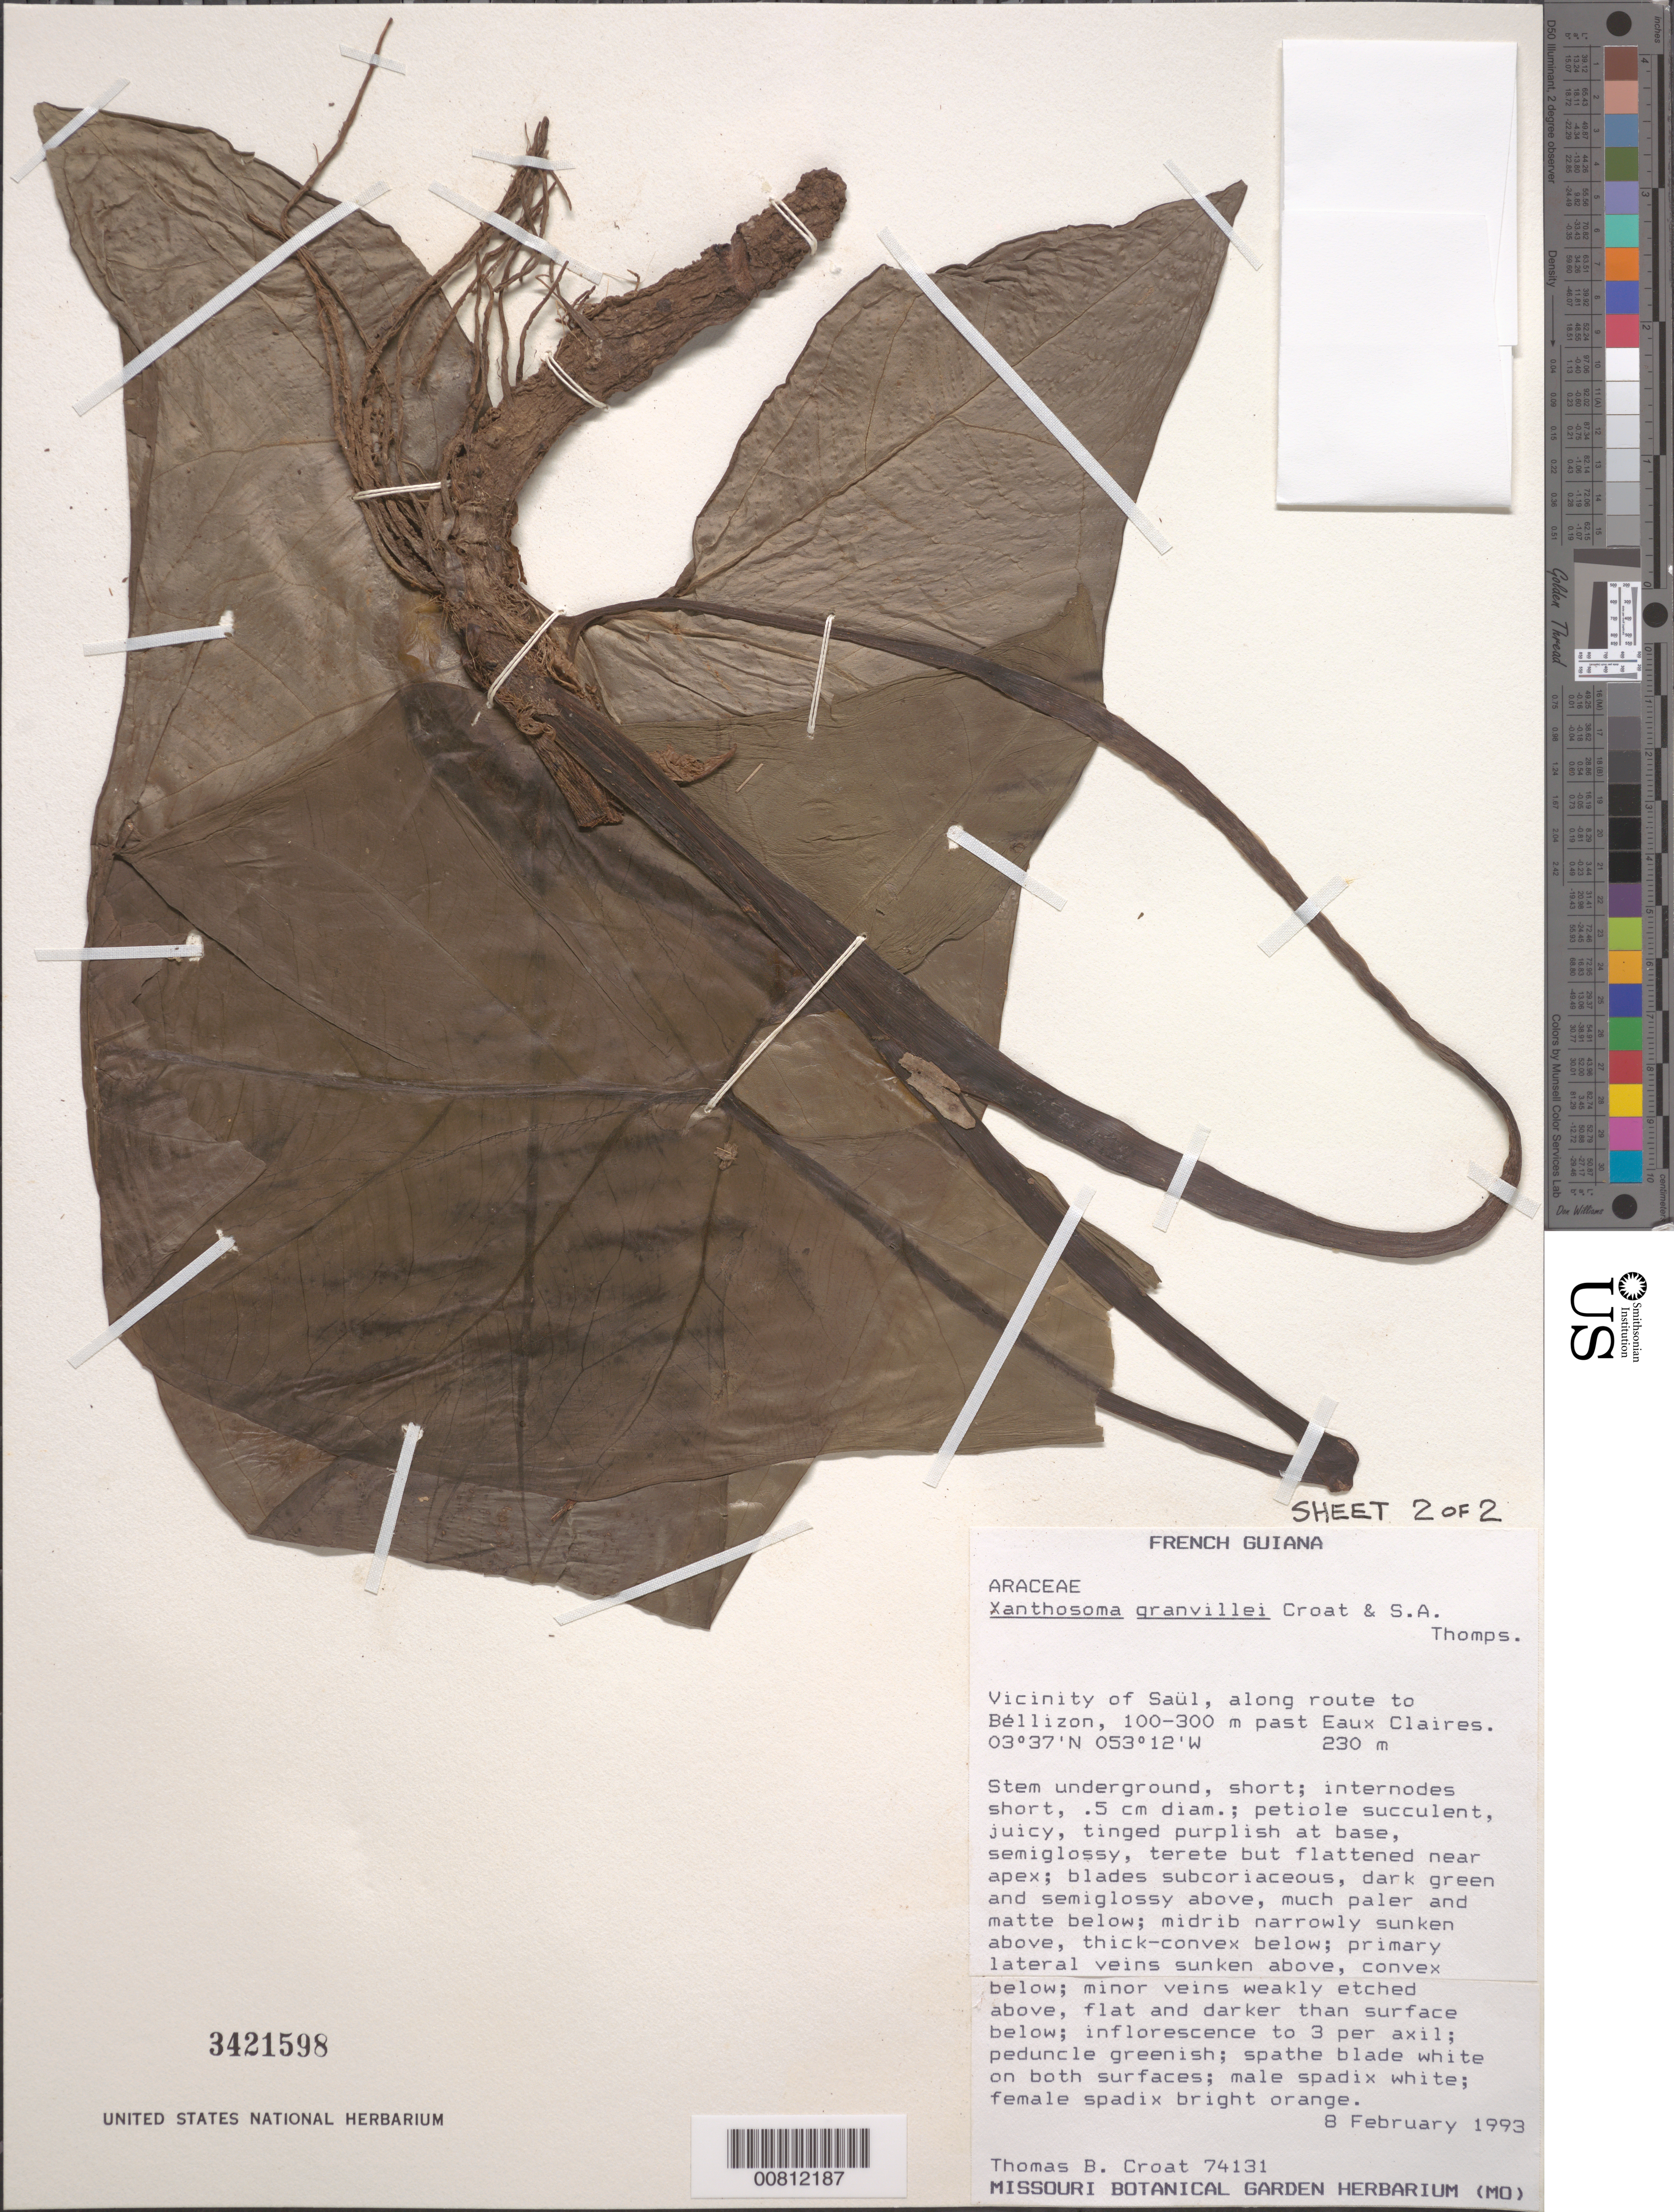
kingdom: Plantae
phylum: Tracheophyta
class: Liliopsida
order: Alismatales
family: Araceae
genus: Xanthosoma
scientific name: Xanthosoma granvillei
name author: Croat & S.A. Thomps.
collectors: T. B. Croat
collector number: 74131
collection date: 1993-02-08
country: French Guiana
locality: Vicinity of Saül, along route to Béllizon, past Eaux Claires.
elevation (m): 230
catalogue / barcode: US 3421598